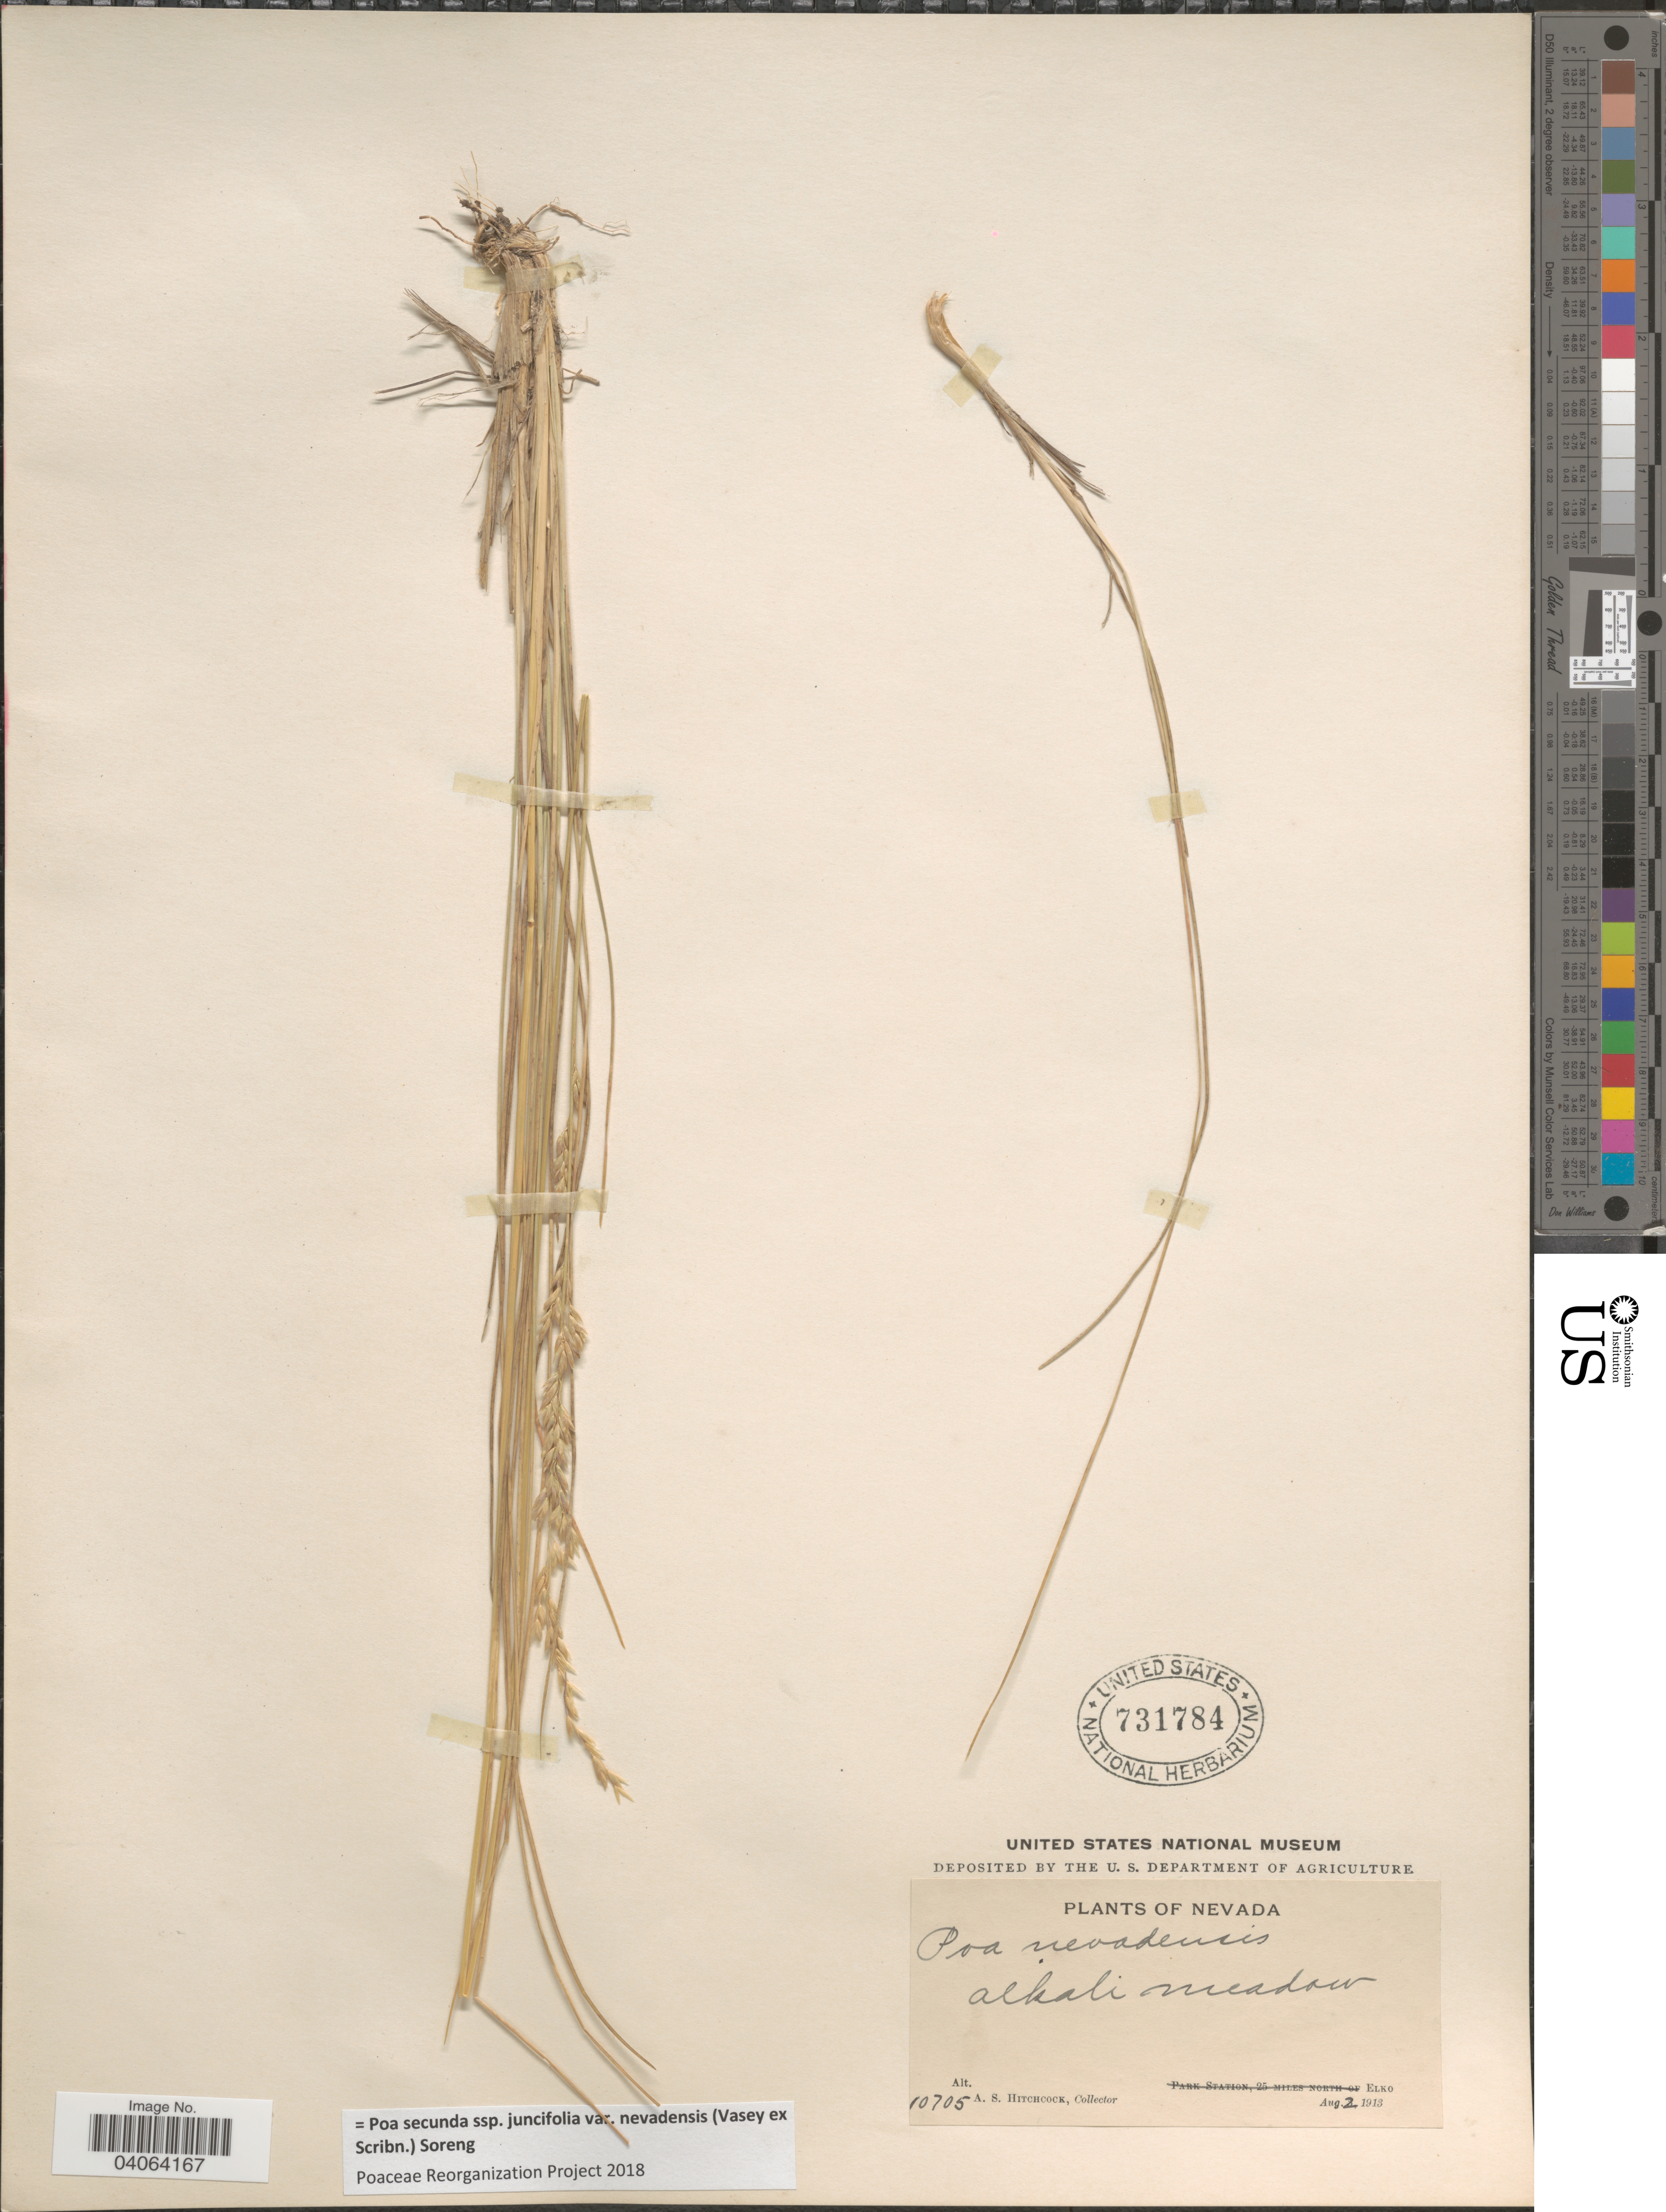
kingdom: Plantae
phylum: Tracheophyta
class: Liliopsida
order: Poales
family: Poaceae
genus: Poa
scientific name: Poa secunda subsp. juncifolia var. nevadensis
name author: (Vasey ex Scribn.) Soreng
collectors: A. S. Hitchcock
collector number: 10705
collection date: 1913-08-02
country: United States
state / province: Nevada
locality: Elko.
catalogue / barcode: US 731784